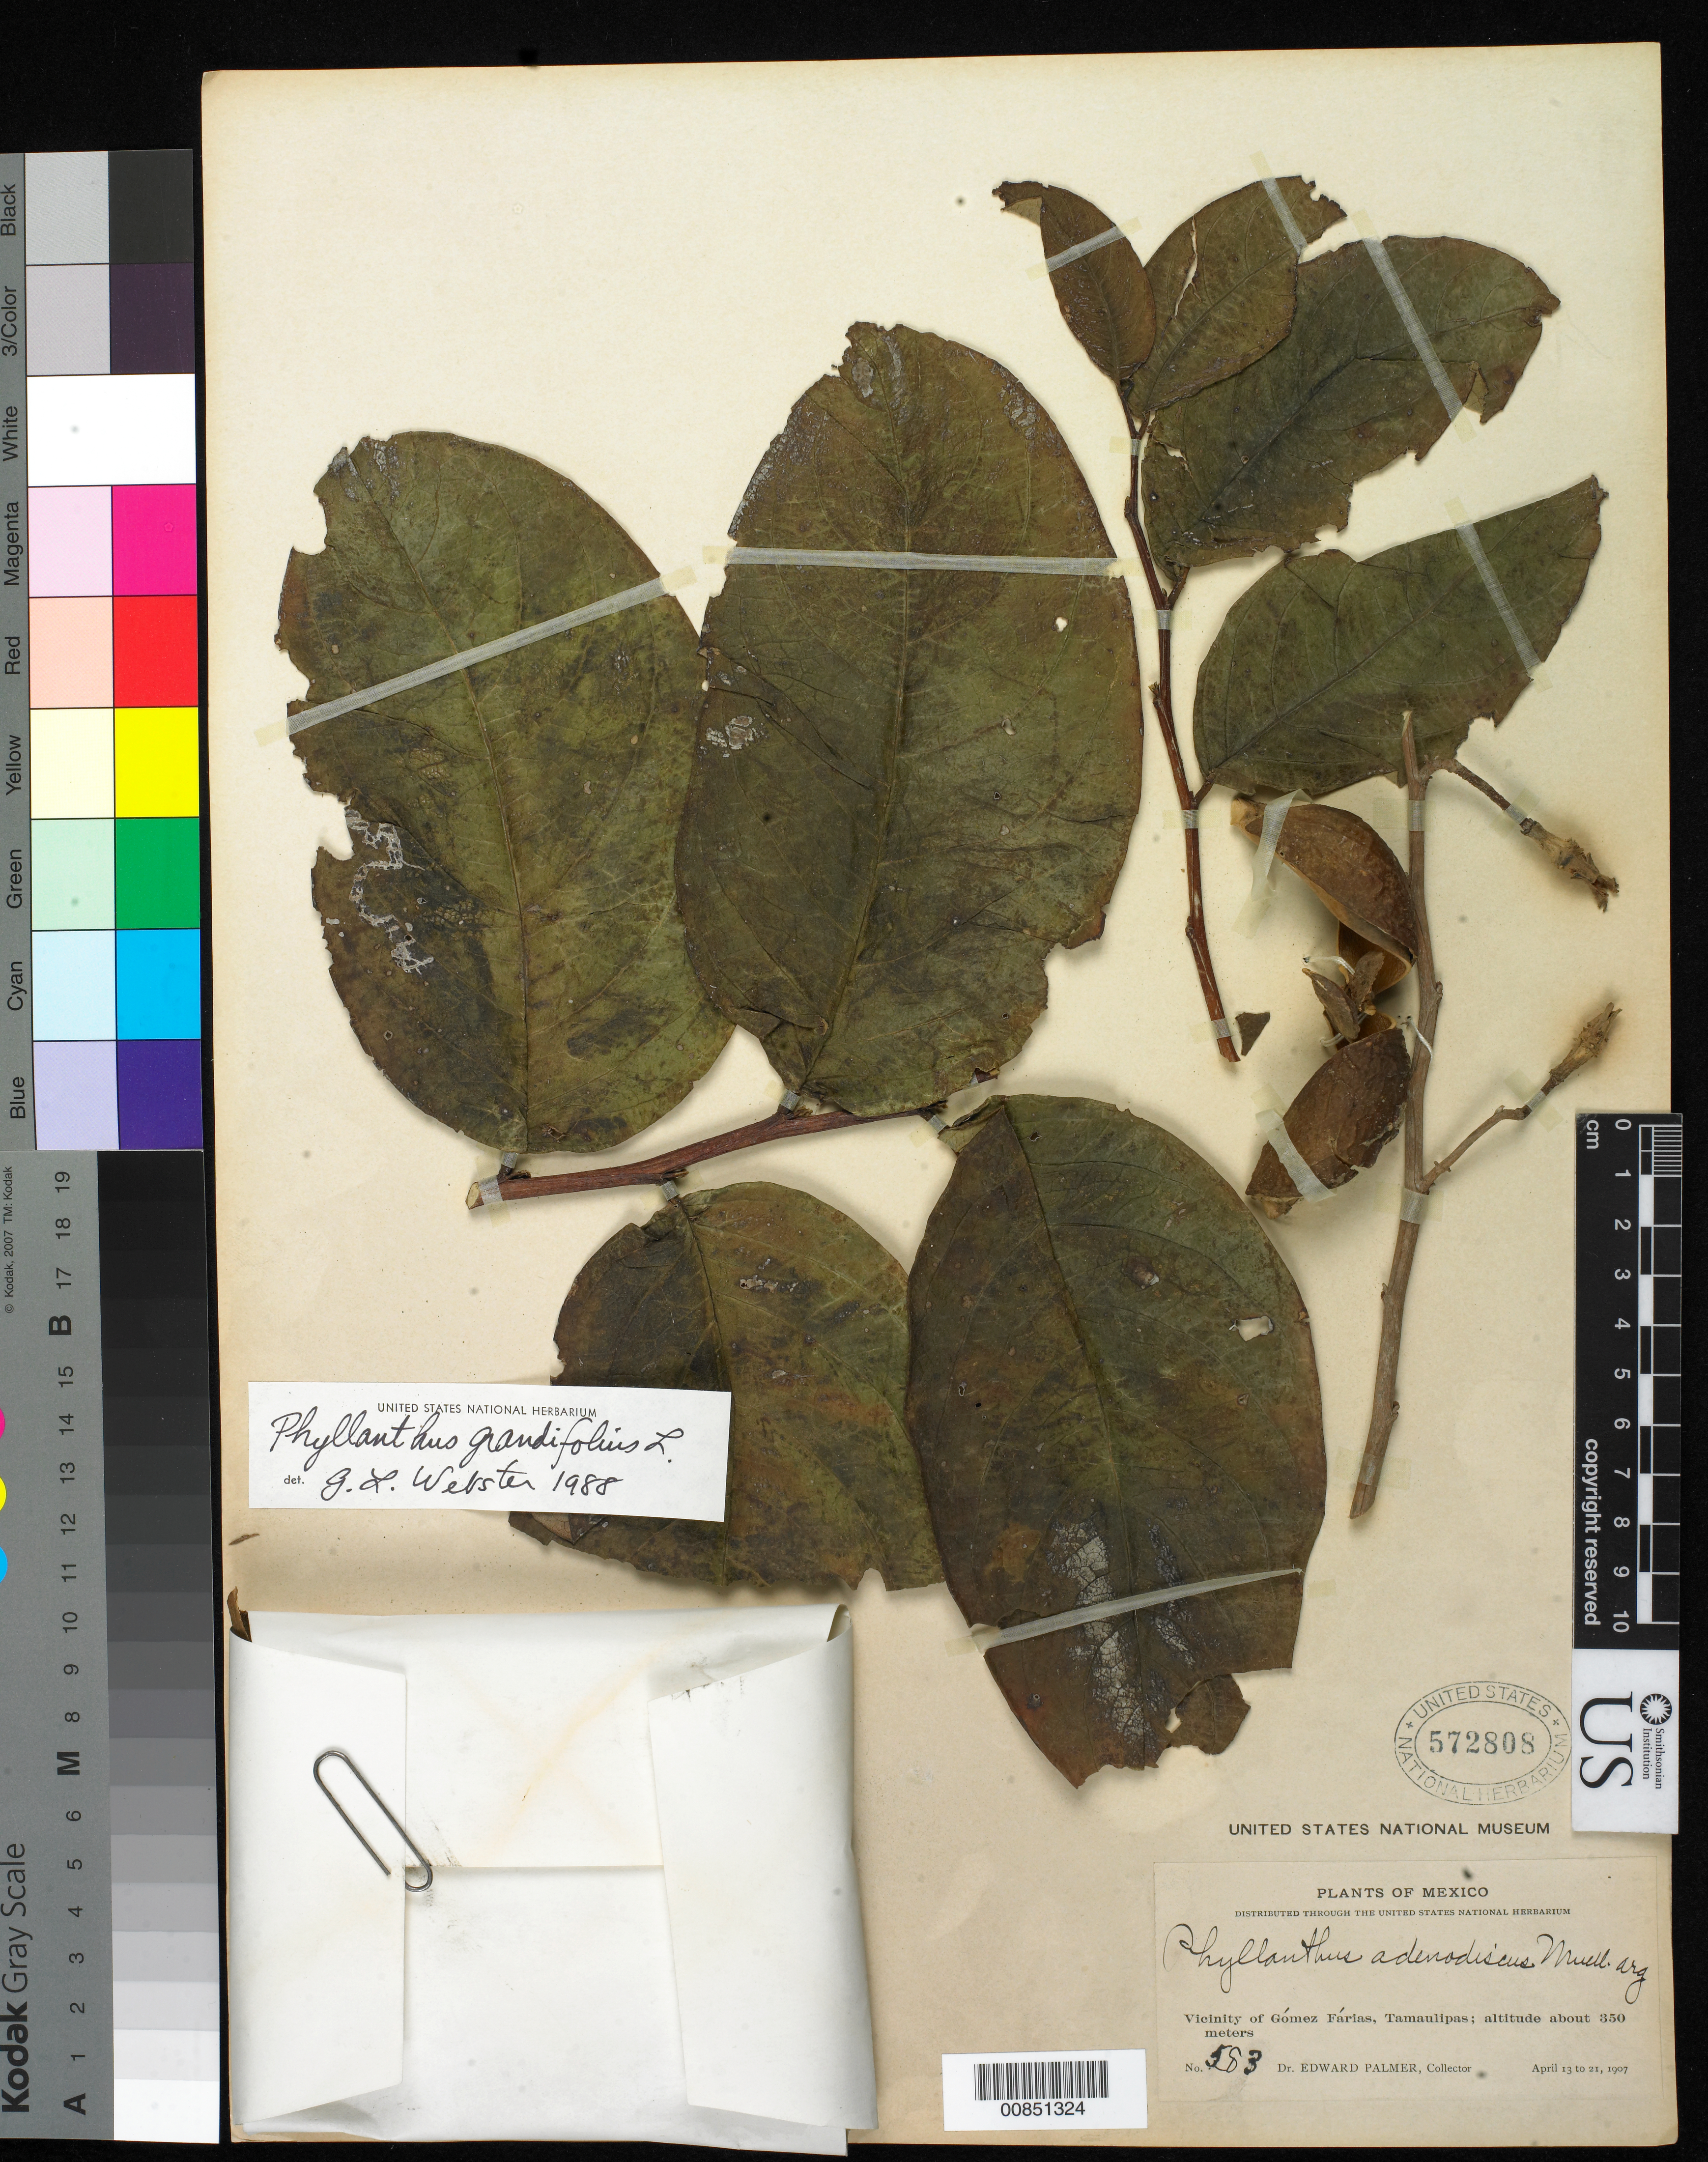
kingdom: Plantae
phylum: Tracheophyta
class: Magnoliopsida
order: Malpighiales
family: Phyllanthaceae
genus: Phyllanthus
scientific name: Phyllanthus grandifolius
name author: L.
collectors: E. Palmer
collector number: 583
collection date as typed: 13 Apr 1907 to 21 Apr 1907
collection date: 1907-04-13/1907-04-21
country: Mexico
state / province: Tamaulipas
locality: Vicinity of Gómez Farias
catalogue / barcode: US 572808